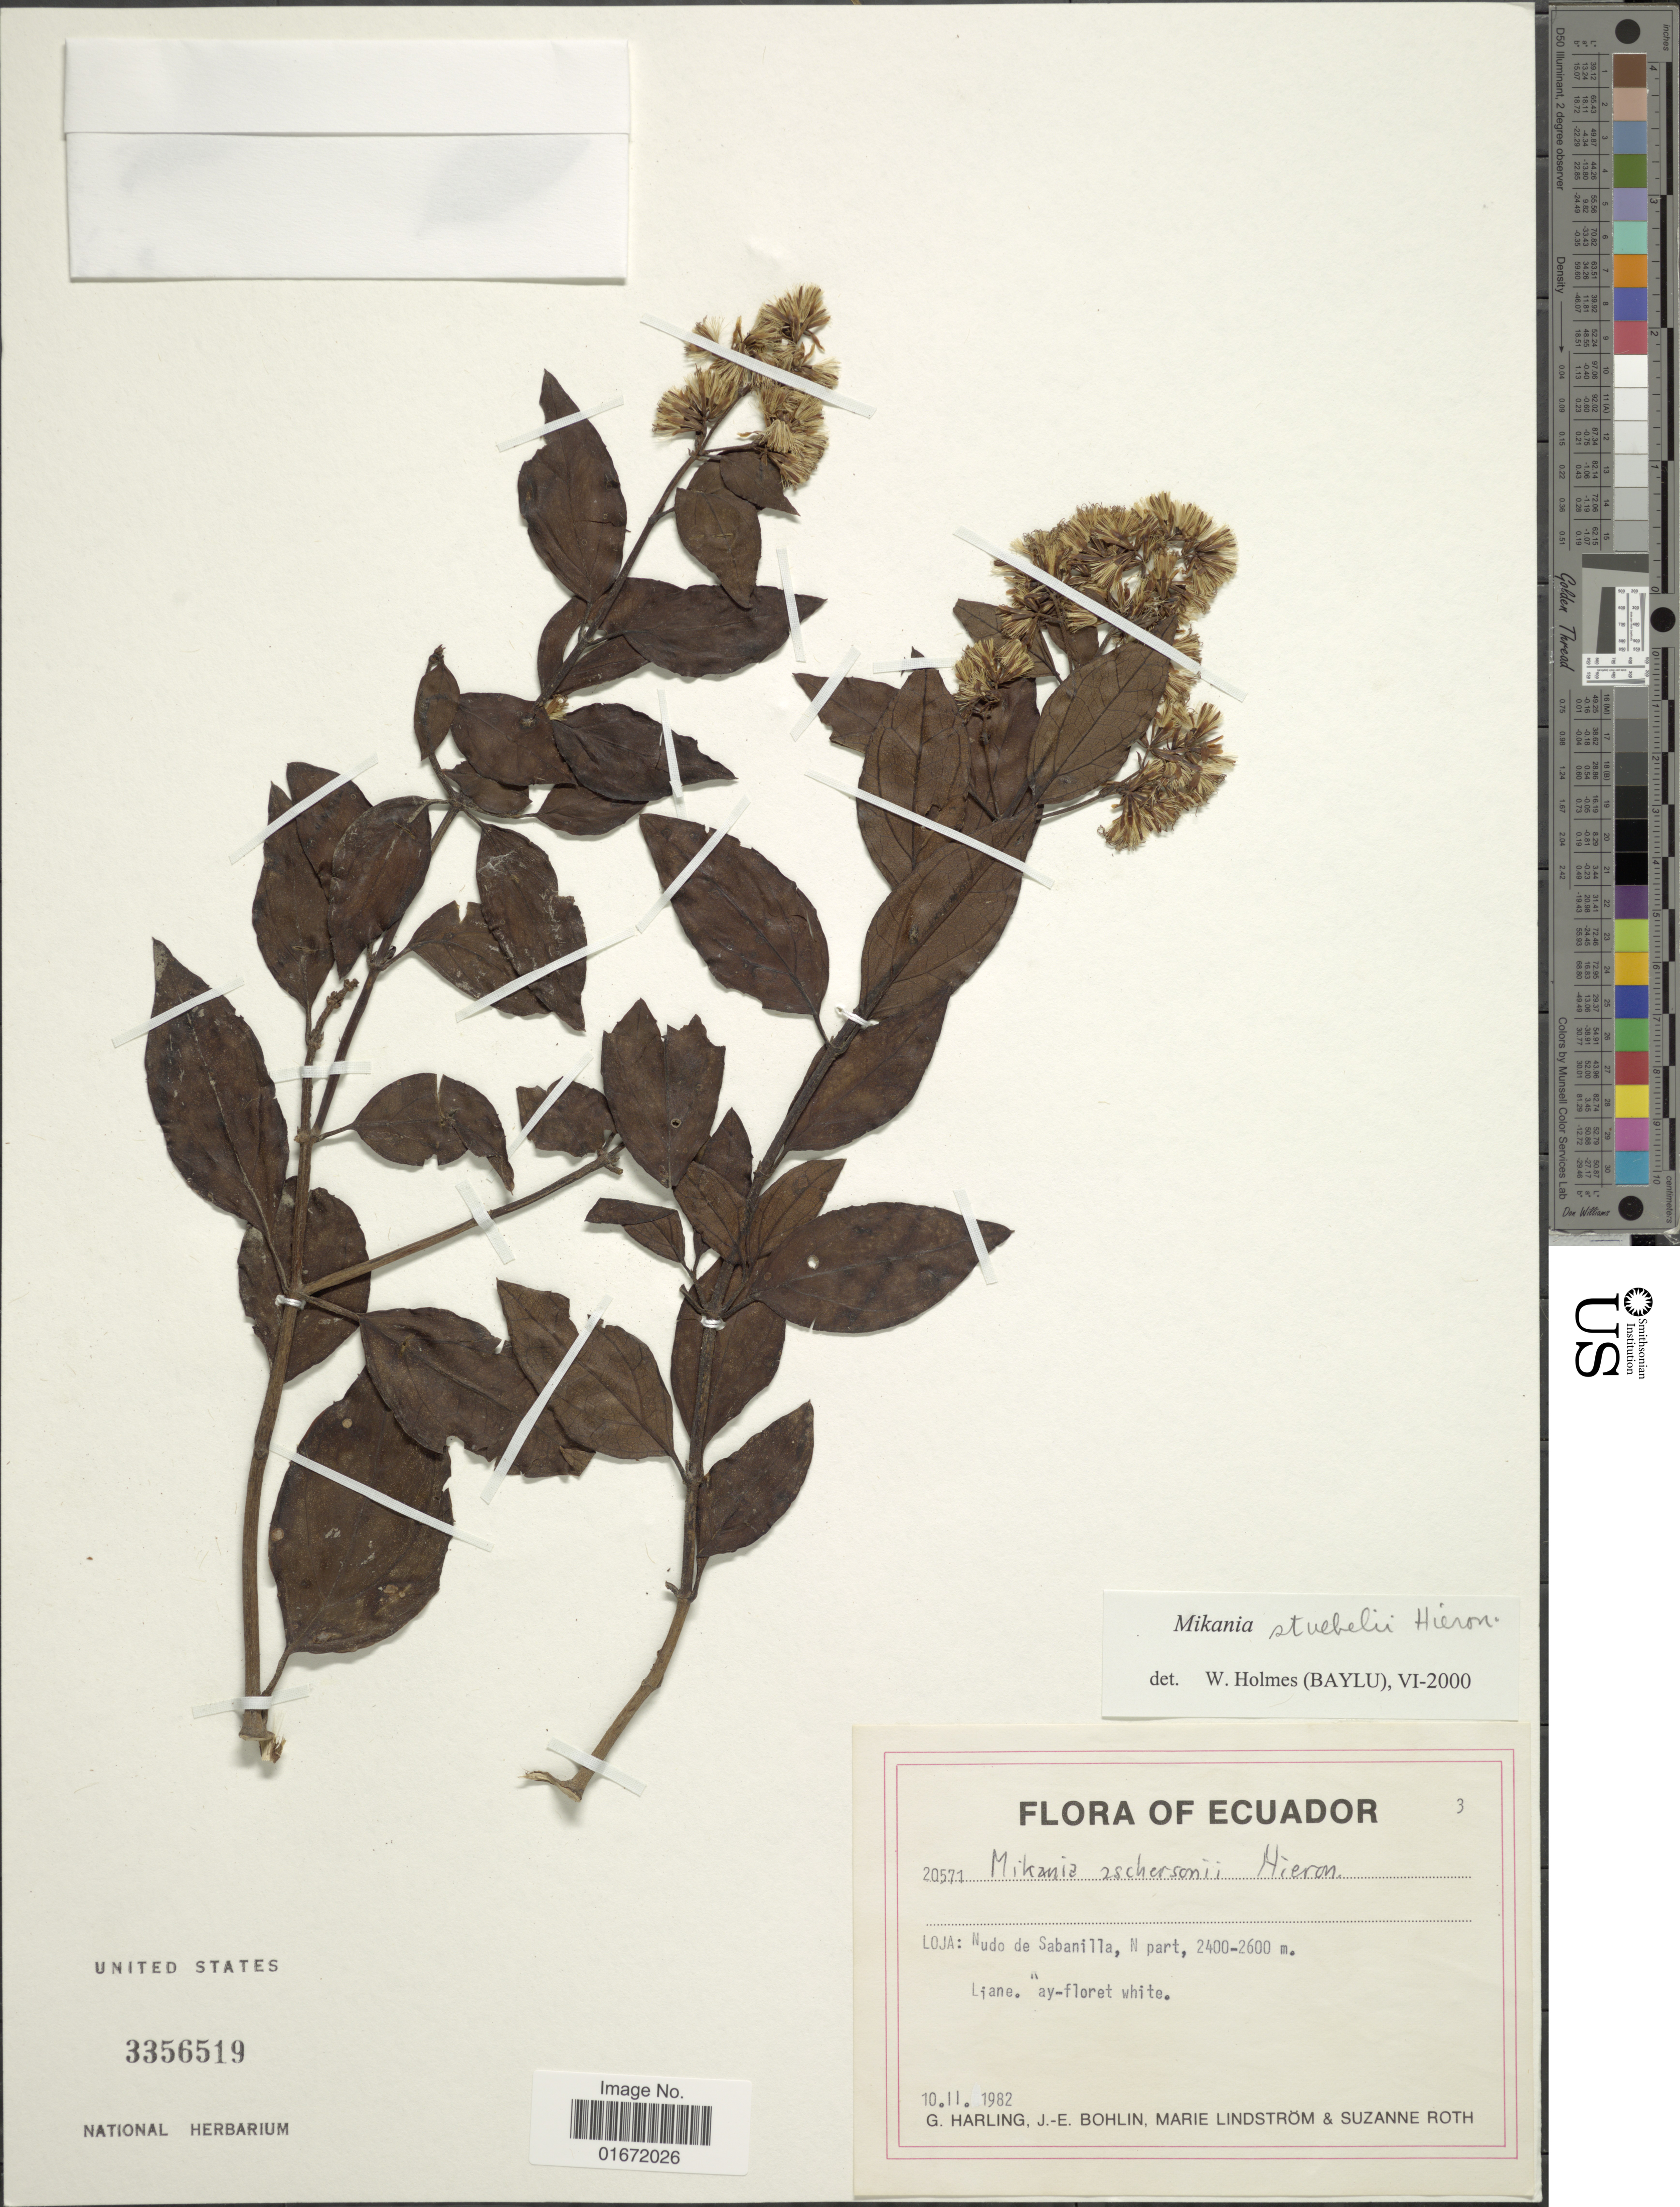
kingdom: Plantae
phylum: Tracheophyta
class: Magnoliopsida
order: Asterales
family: Asteraceae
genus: Mikania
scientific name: Mikania stuebelii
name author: Hieron.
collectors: G. Harling, J. Bohlin, M. Lindström & S. Roth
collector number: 20571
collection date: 1982-02-10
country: Ecuador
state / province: Loja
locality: Loja: Nudo de Sabanilla, N part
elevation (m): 2400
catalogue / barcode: US 3356519